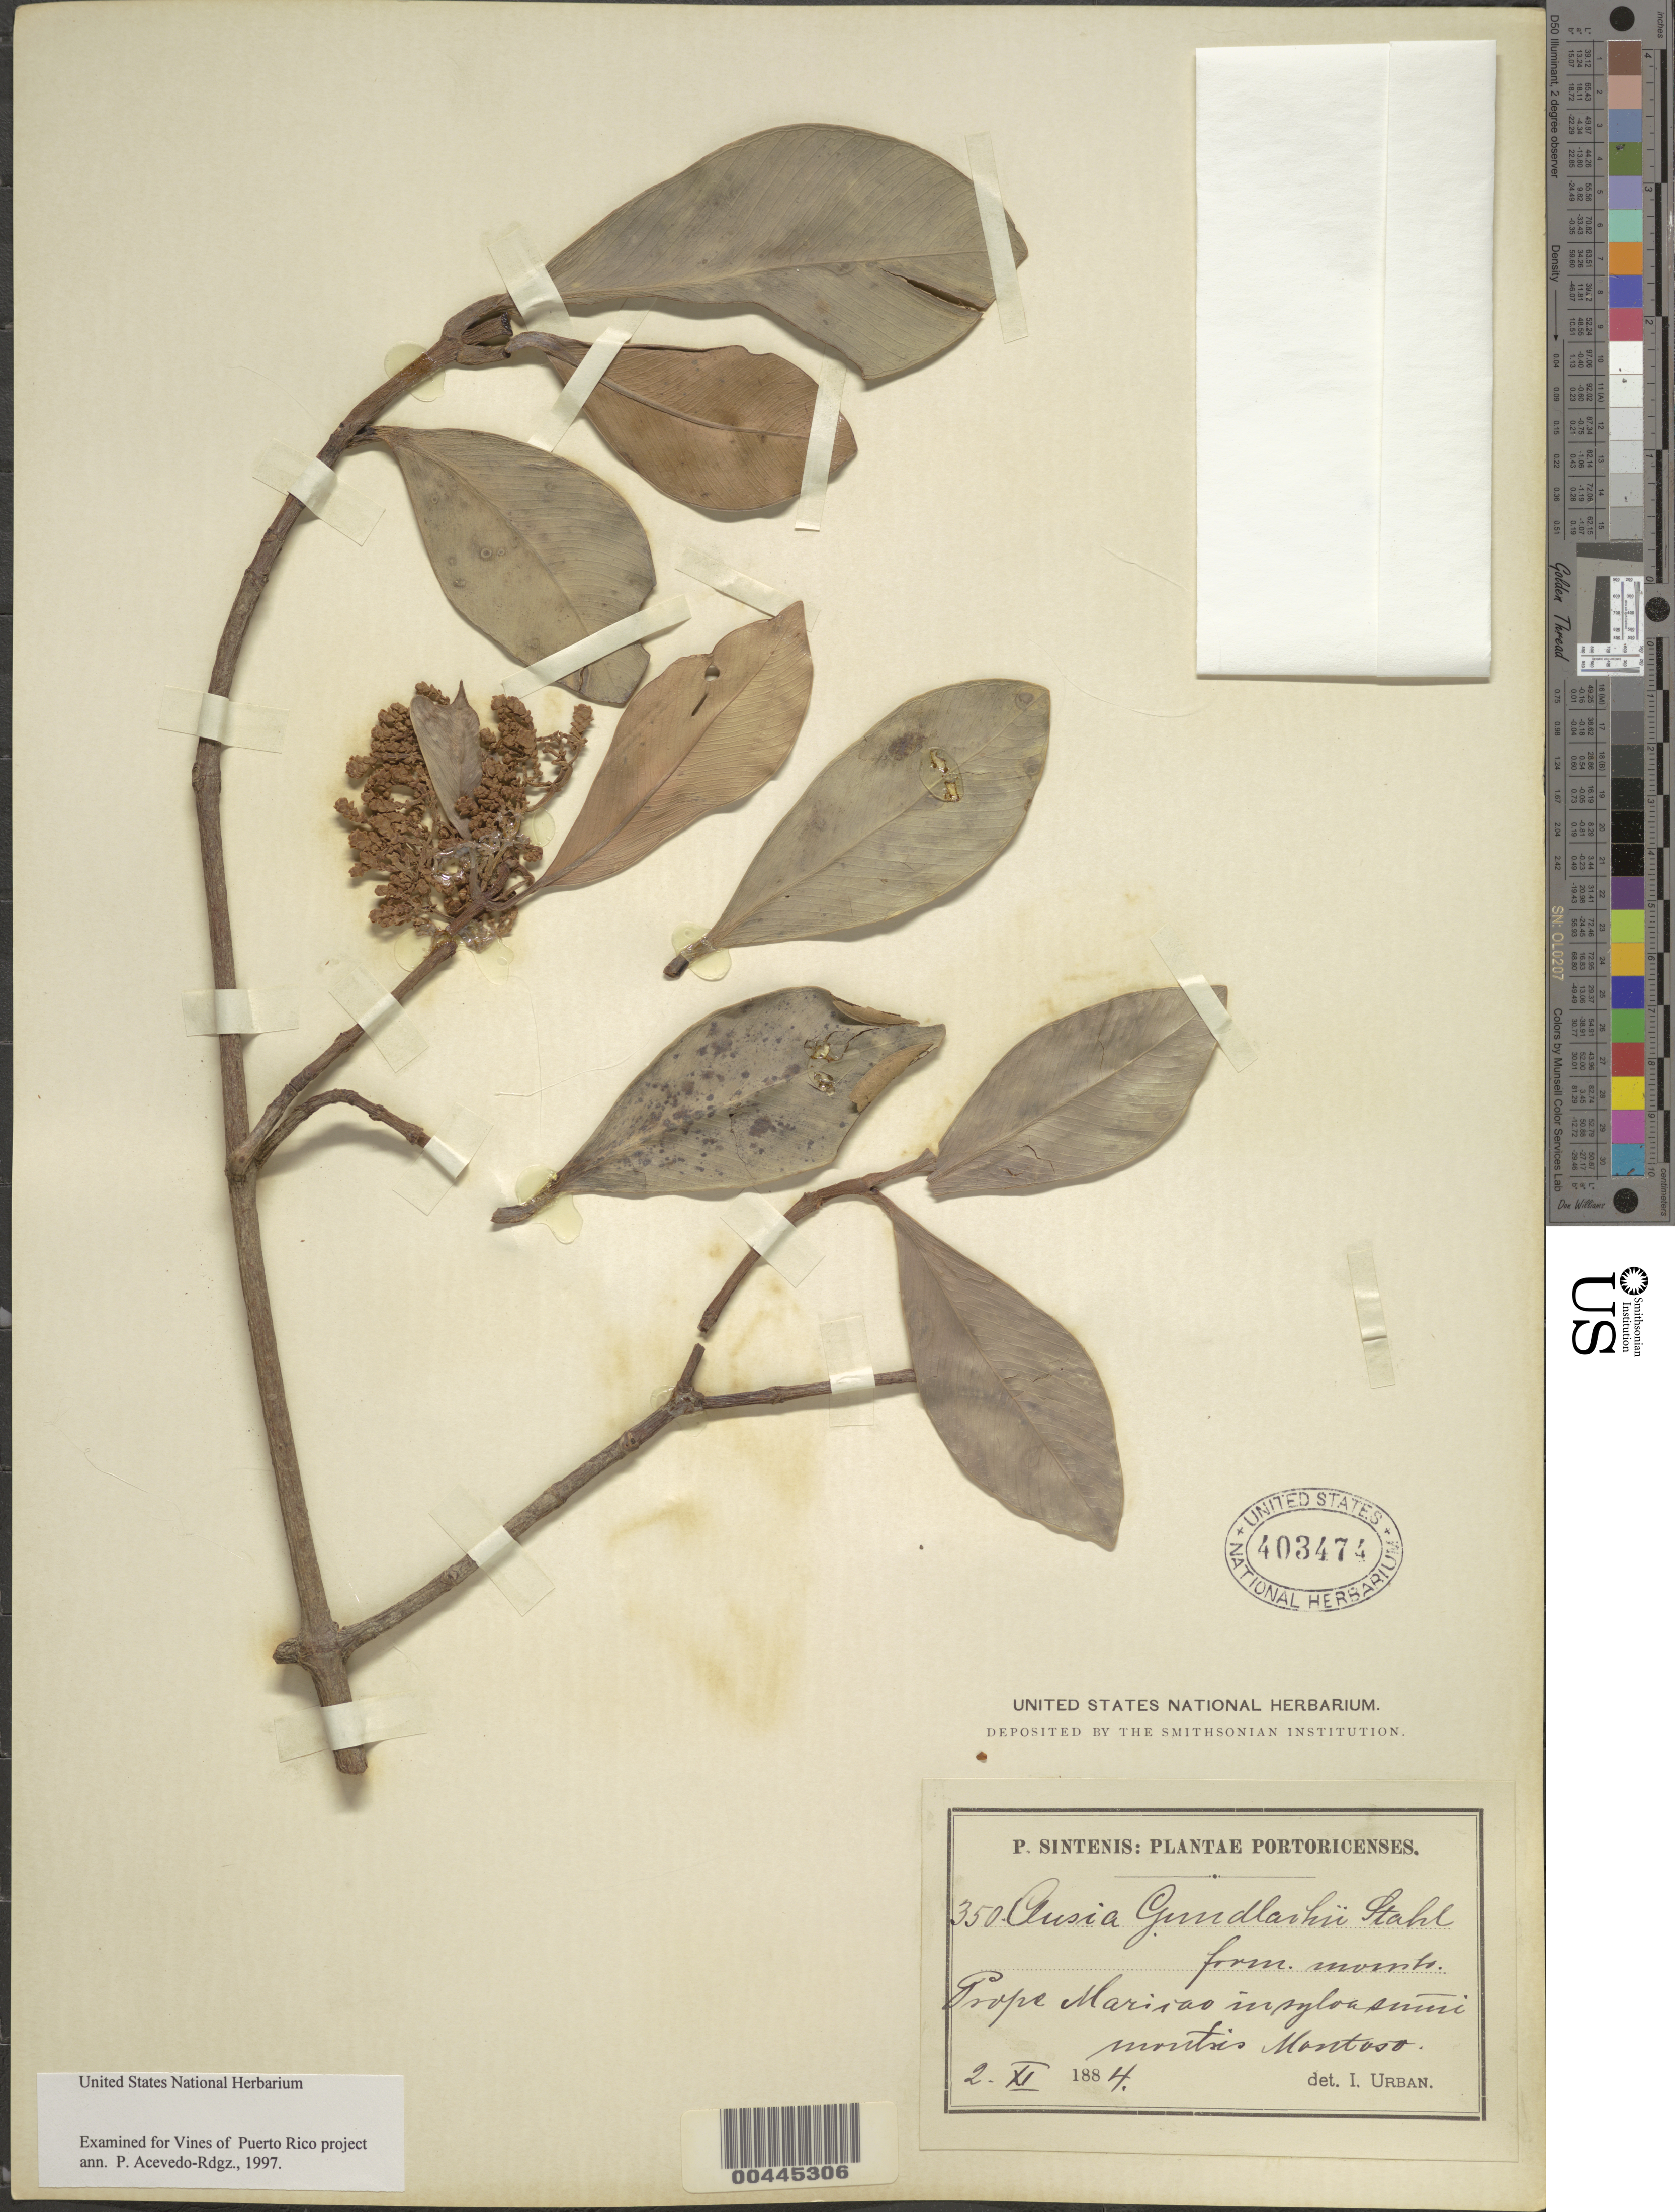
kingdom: Plantae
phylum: Tracheophyta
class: Magnoliopsida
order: Malpighiales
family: Clusiaceae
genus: Clusia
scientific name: Clusia gundlachii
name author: A. Stahl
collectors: P. Sintenis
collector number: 350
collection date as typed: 02 Nov 1884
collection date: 1884-11-02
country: Puerto Rico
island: Greater Antilles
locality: Prope Maricao. In sylva sumi montis Montoso.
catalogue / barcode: US 403474